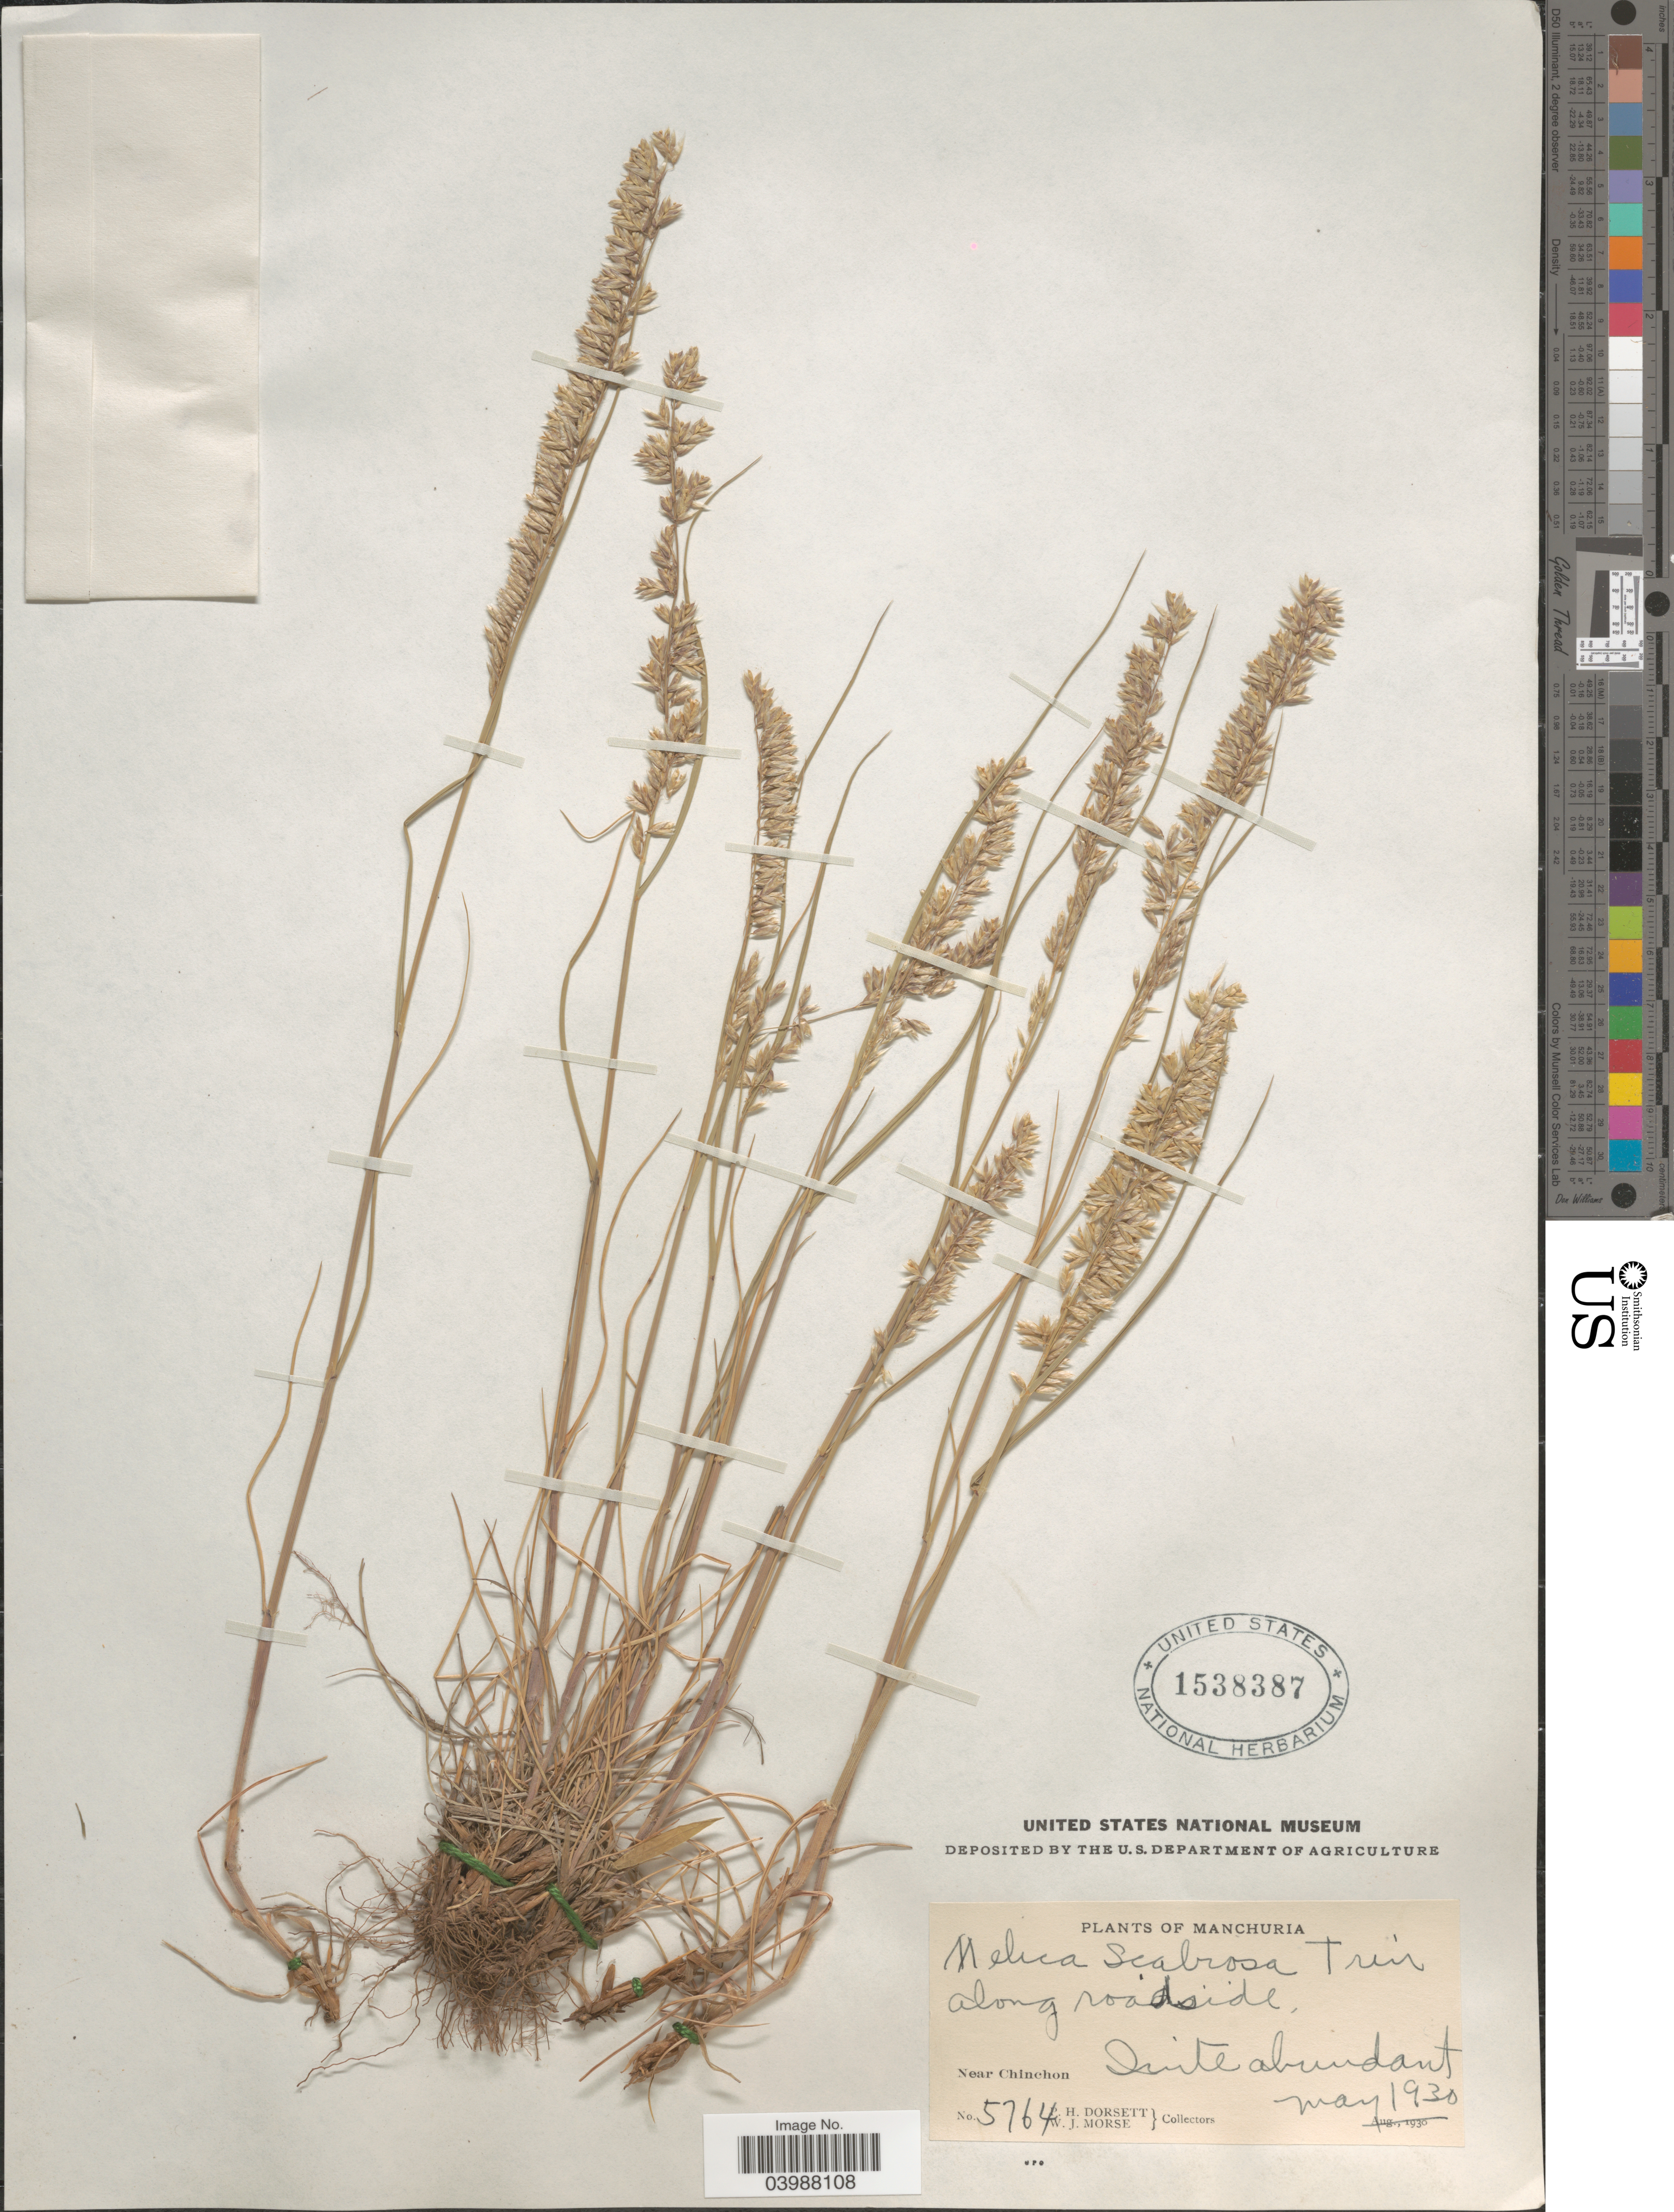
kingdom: Plantae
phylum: Tracheophyta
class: Liliopsida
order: Poales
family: Poaceae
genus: Melica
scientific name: Melica scabrosa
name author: Trin.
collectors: P. H. Dorsett & W. J. Morse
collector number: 5764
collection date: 1930-05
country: China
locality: Manchuria. Along roadside, Near Chinchon.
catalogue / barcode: US 1538387